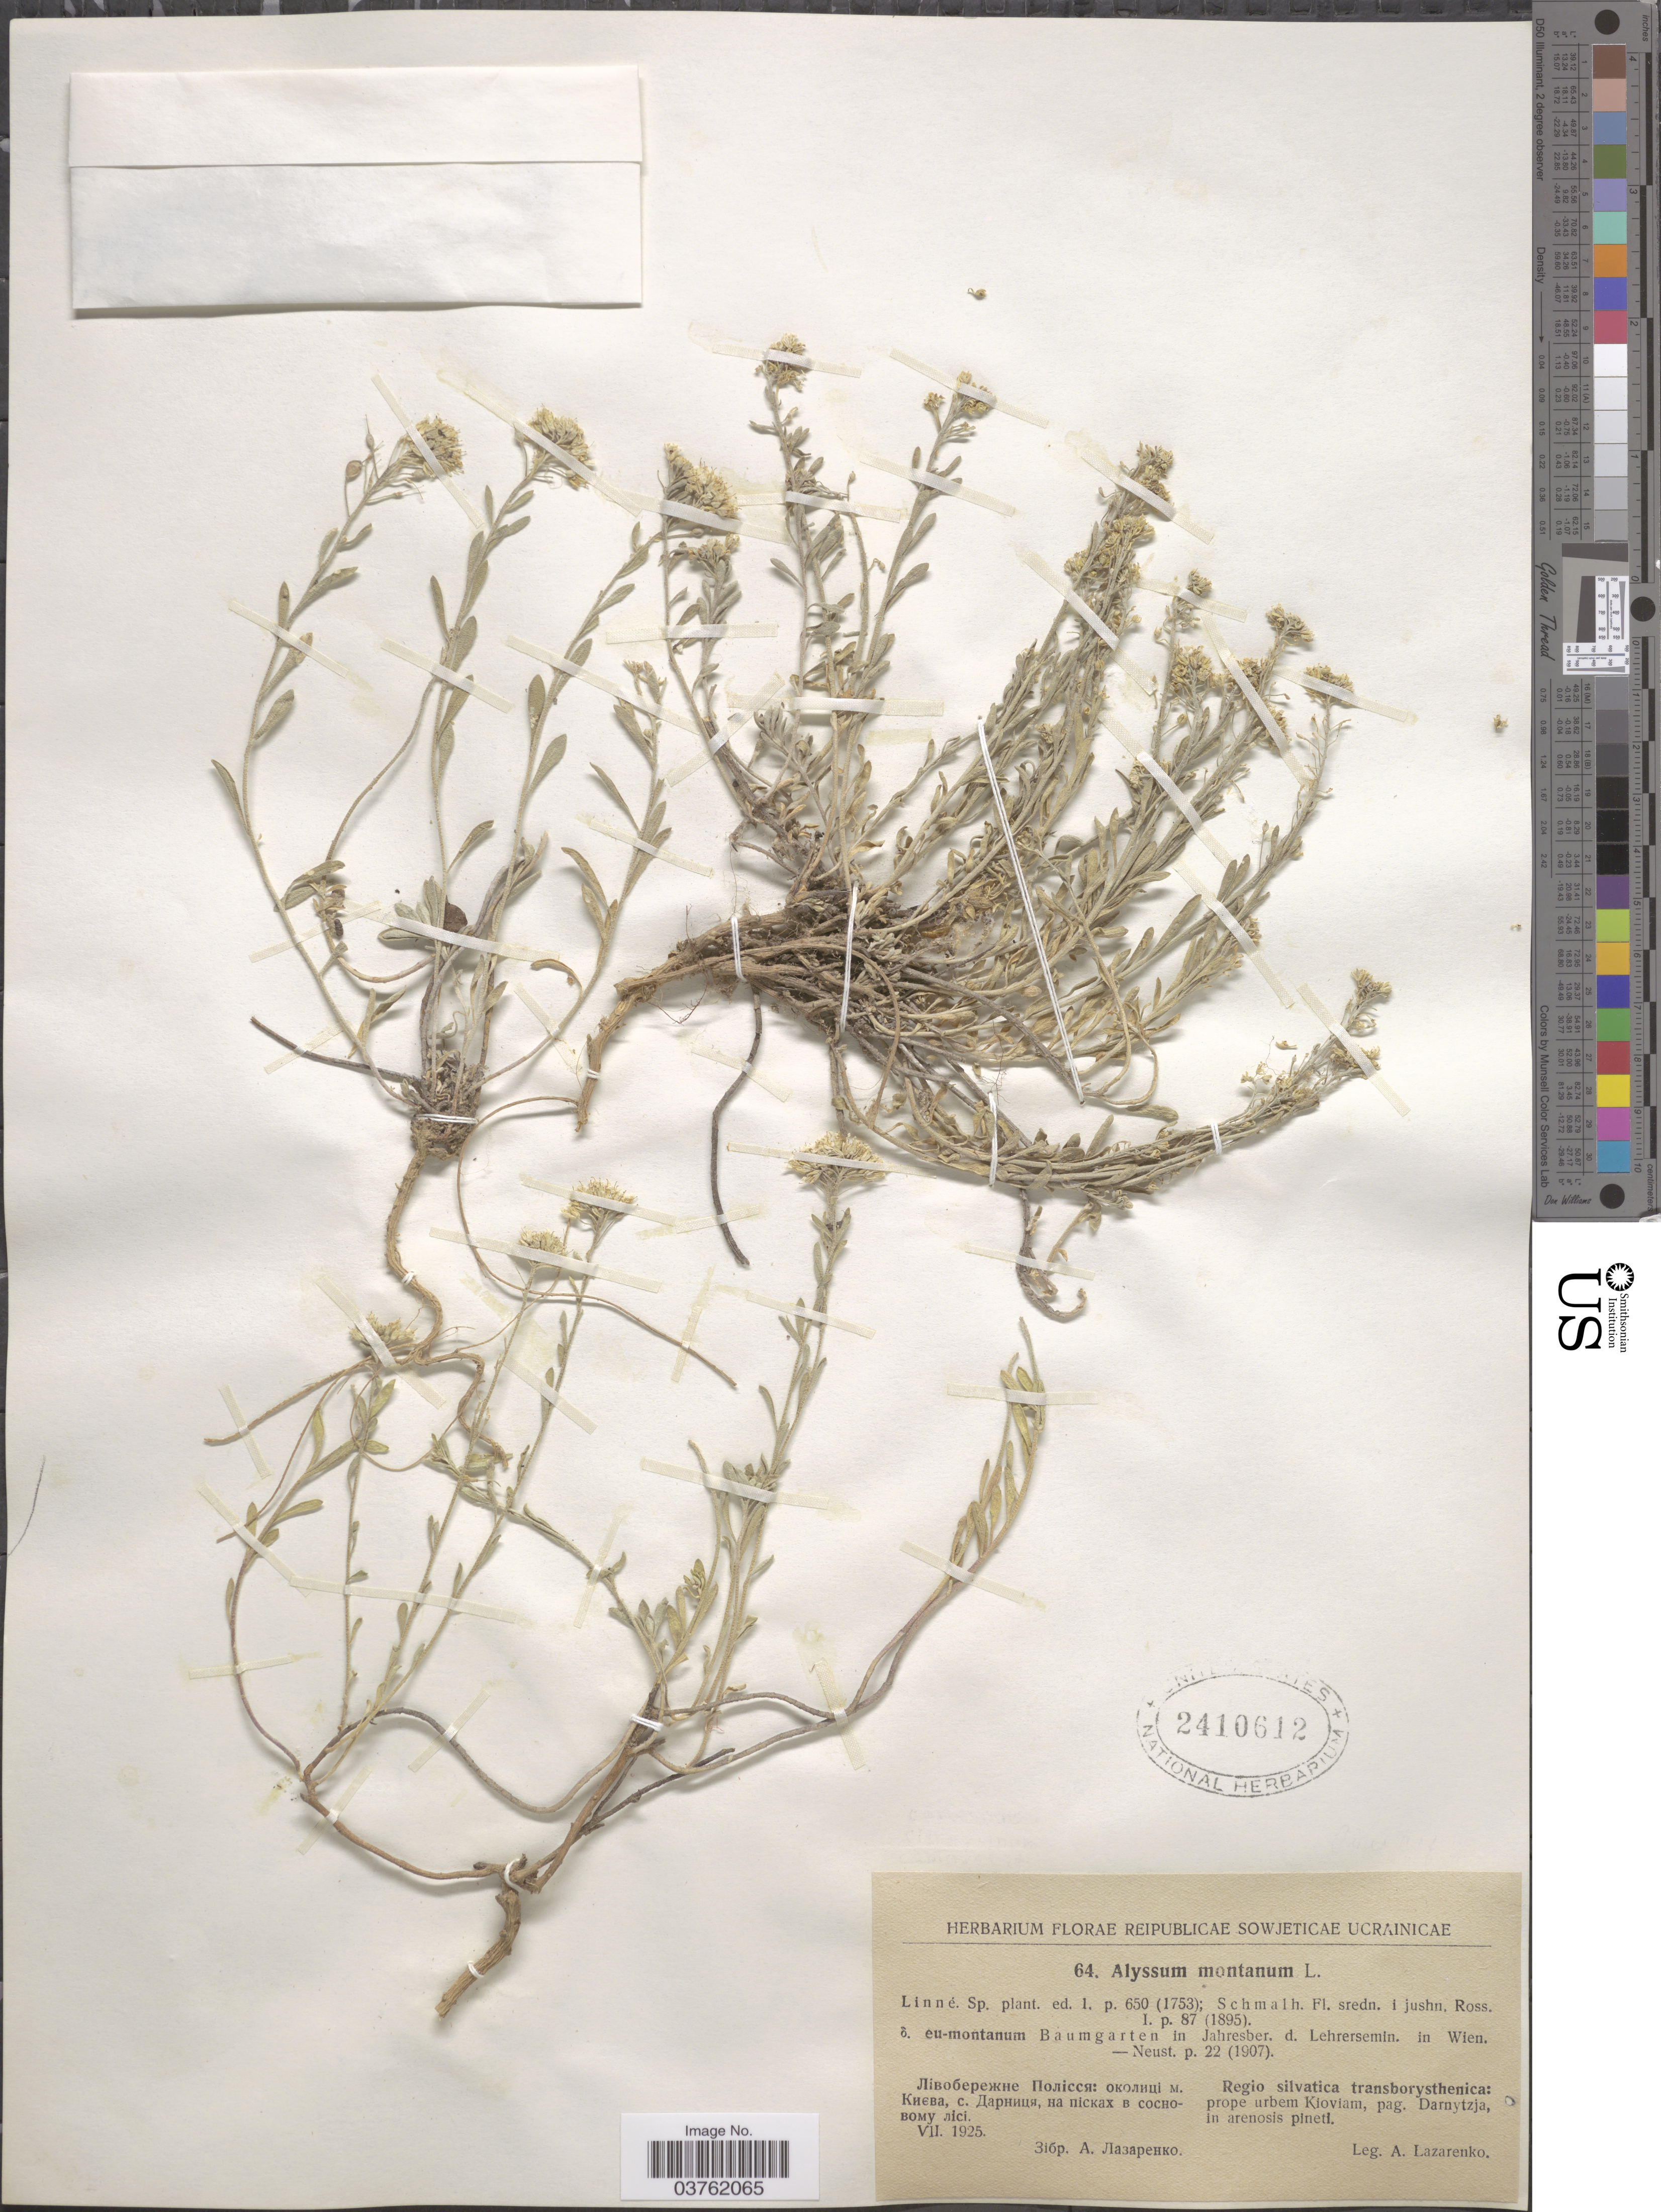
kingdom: Plantae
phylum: Tracheophyta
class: Magnoliopsida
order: Brassicales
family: Brassicaceae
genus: Alyssum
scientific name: Alyssum montanum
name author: L.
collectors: A. Lazarenko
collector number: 64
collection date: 1925-07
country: Ukraine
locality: Regio silvatica transborysthenica: prope urbem Kioviam, pag. Darnytzja.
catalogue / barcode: US 2410612